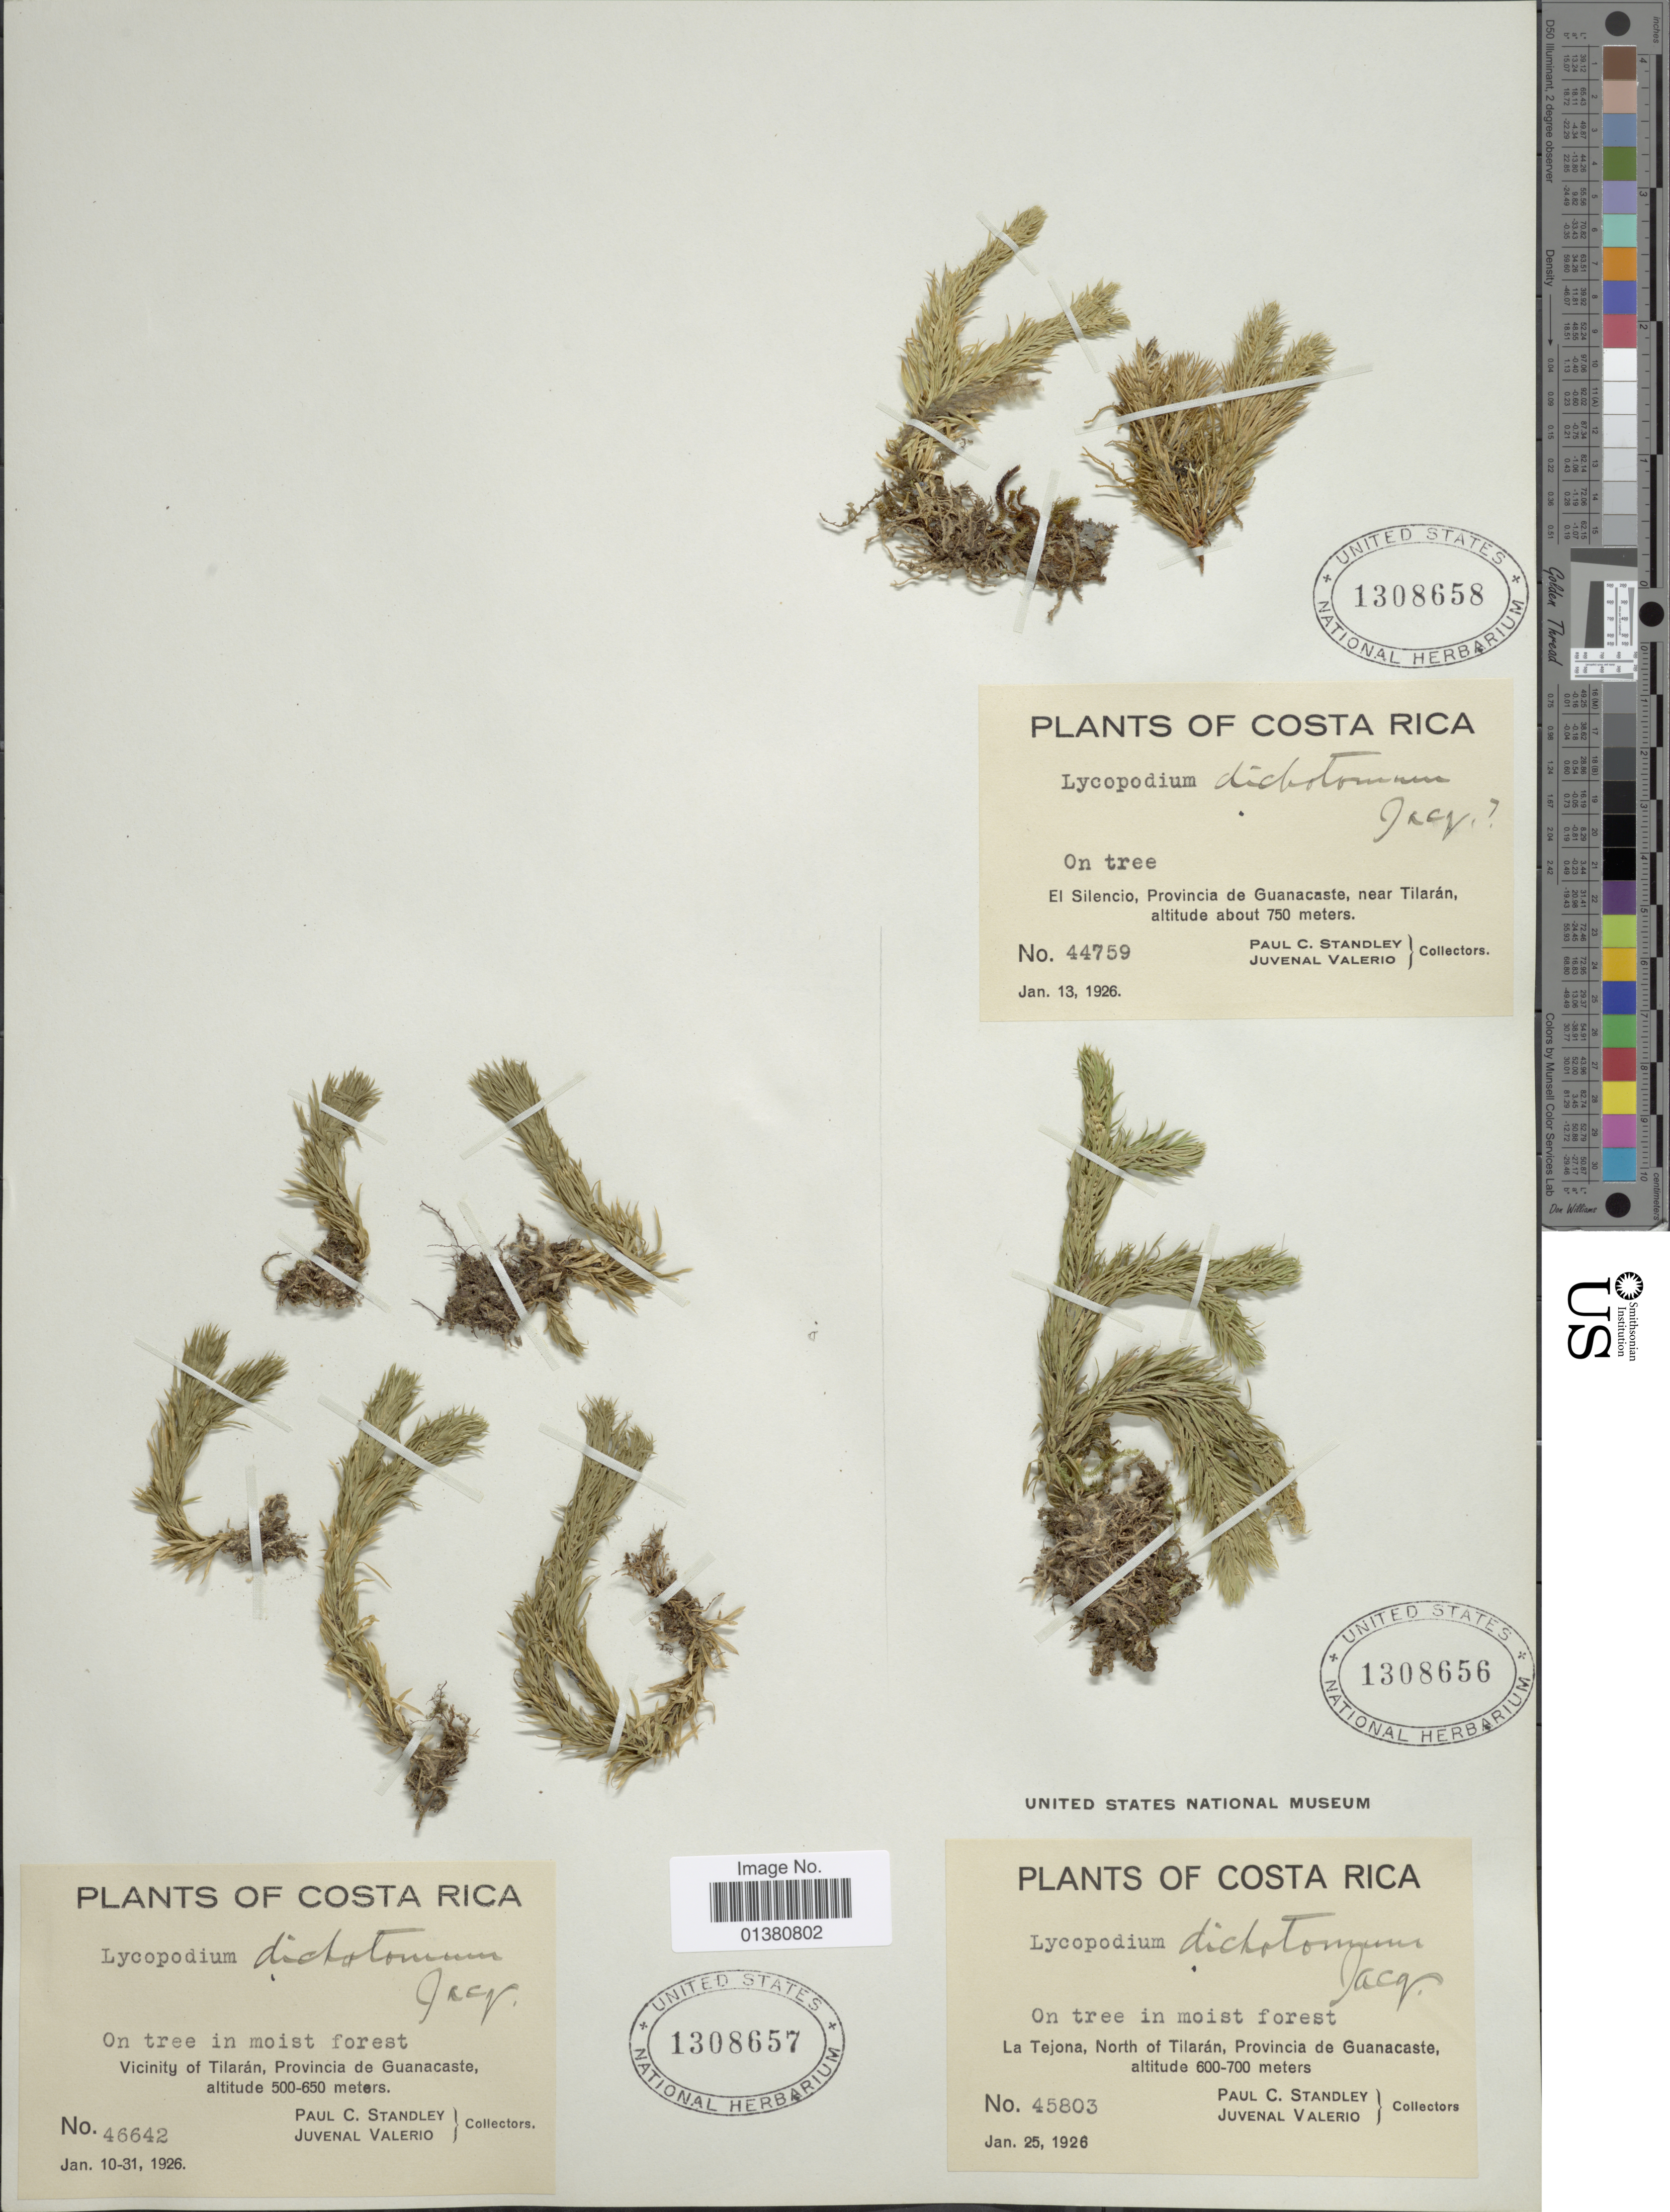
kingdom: Plantae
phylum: Tracheophyta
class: Lycopodiopsida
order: Lycopodiales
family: Lycopodiaceae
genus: Phlegmariurus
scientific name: Phlegmariurus dichotomus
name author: (Jacq.) W.H. Wagner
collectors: P. C. Standley & J. Valerio R.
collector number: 44759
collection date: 1926-01-13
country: Costa Rica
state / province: Guanacaste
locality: El Silencioa, provincia de Guanacaste, near Tilarán,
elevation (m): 750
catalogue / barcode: US 1308658-3